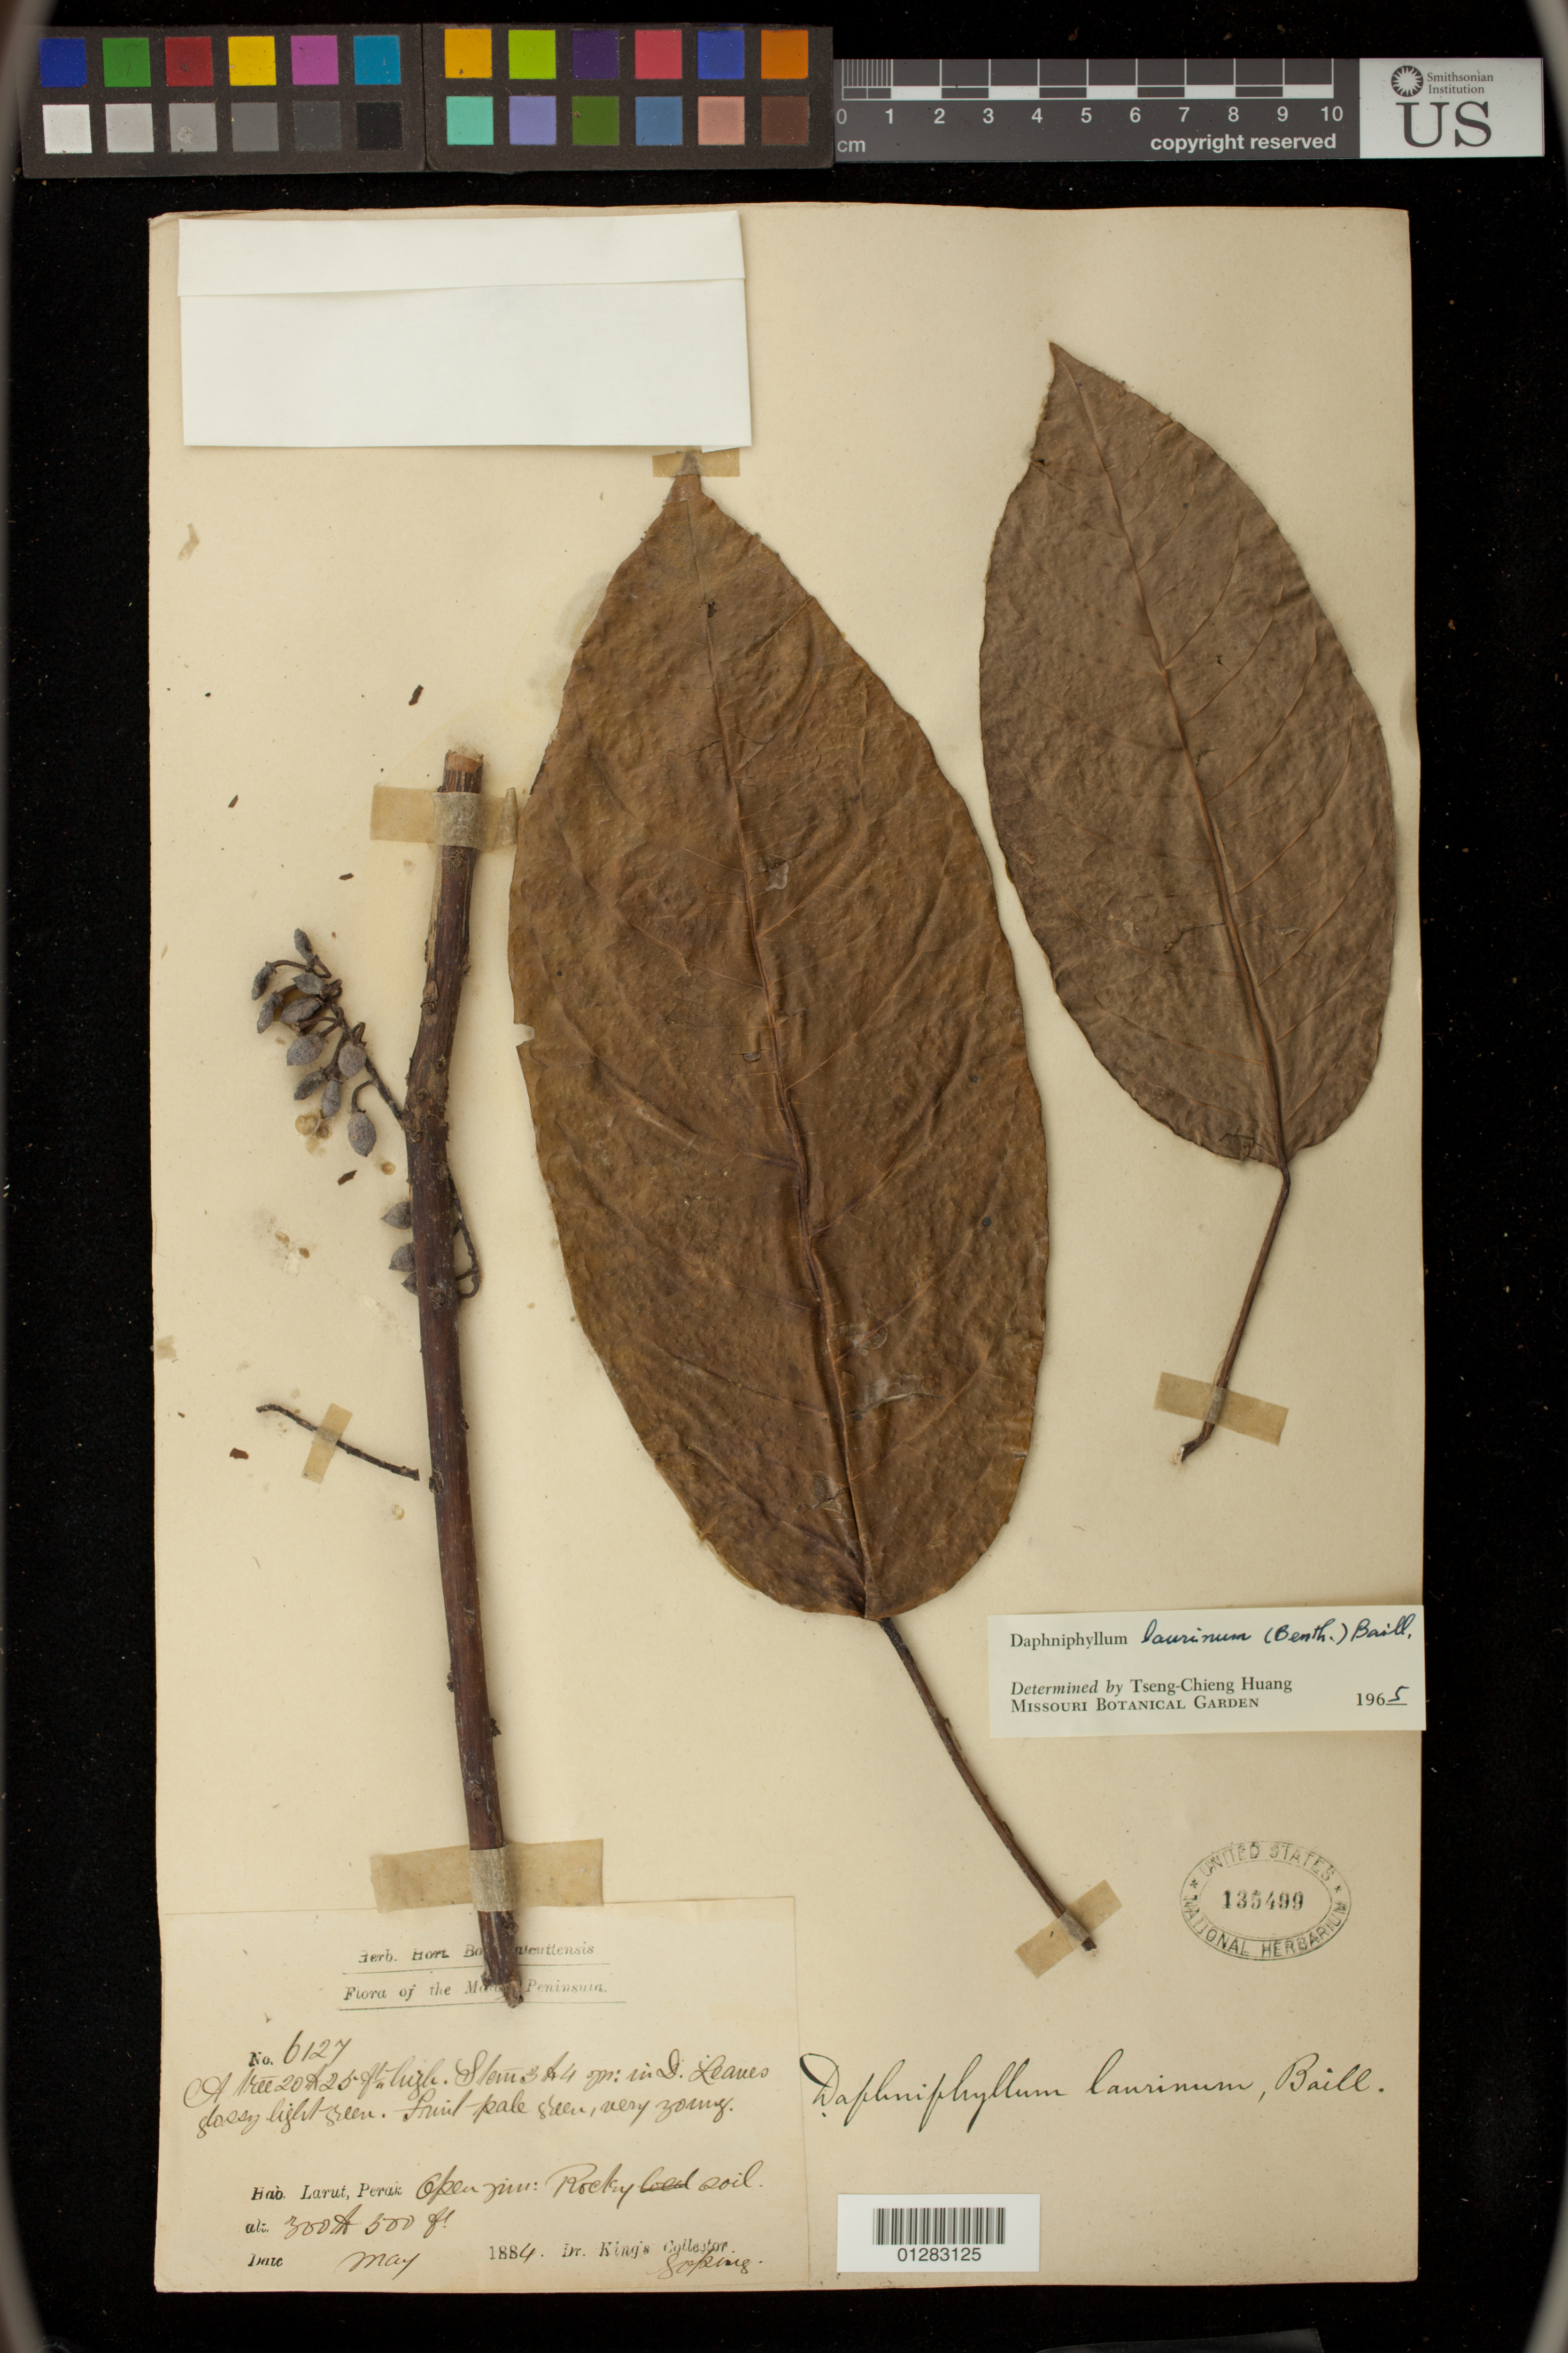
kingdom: Plantae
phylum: Tracheophyta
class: Magnoliopsida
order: Saxifragales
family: Daphniphyllaceae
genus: Daphniphyllum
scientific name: Daphniphyllum laurinum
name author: (Benth.) Baill.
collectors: G. King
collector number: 6127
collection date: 1884-05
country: Malaysia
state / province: Perak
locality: Larut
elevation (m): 91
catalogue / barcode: US 135499